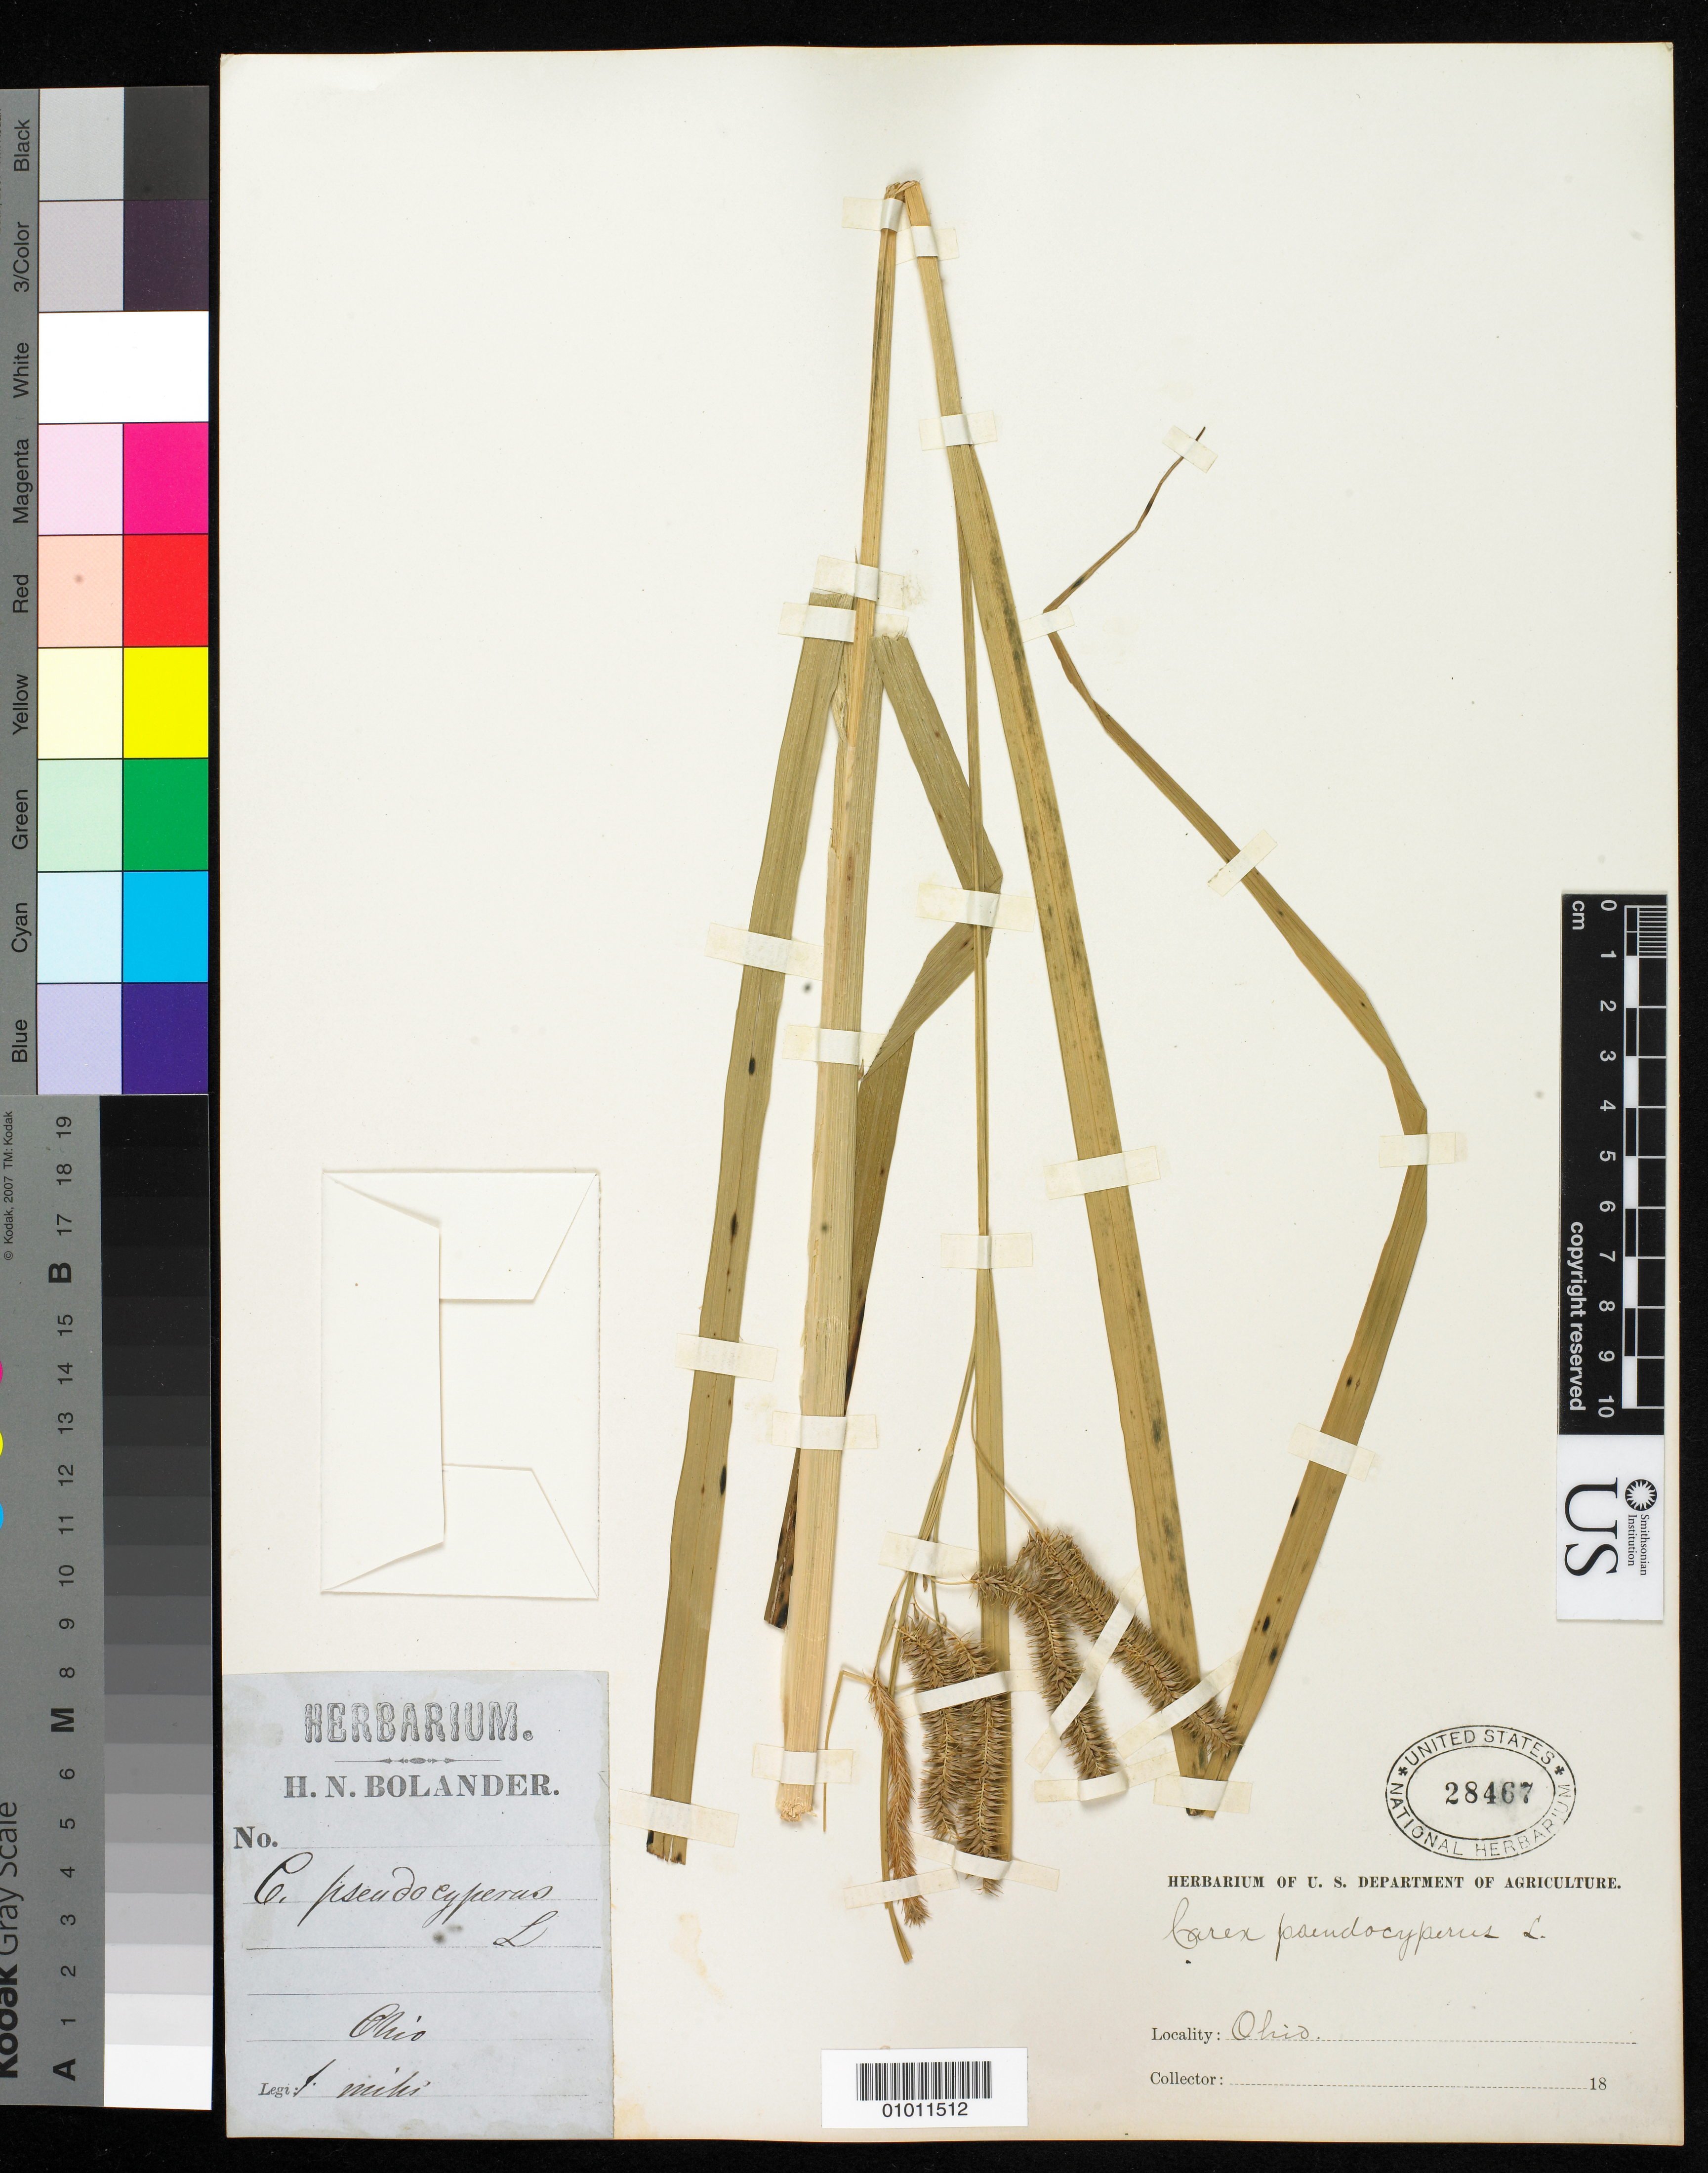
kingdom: Plantae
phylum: Tracheophyta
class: Liliopsida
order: Poales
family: Cyperaceae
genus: Carex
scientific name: Carex pseudocyperus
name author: L.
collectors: J. Miles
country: United States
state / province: Ohio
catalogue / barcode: US 28467